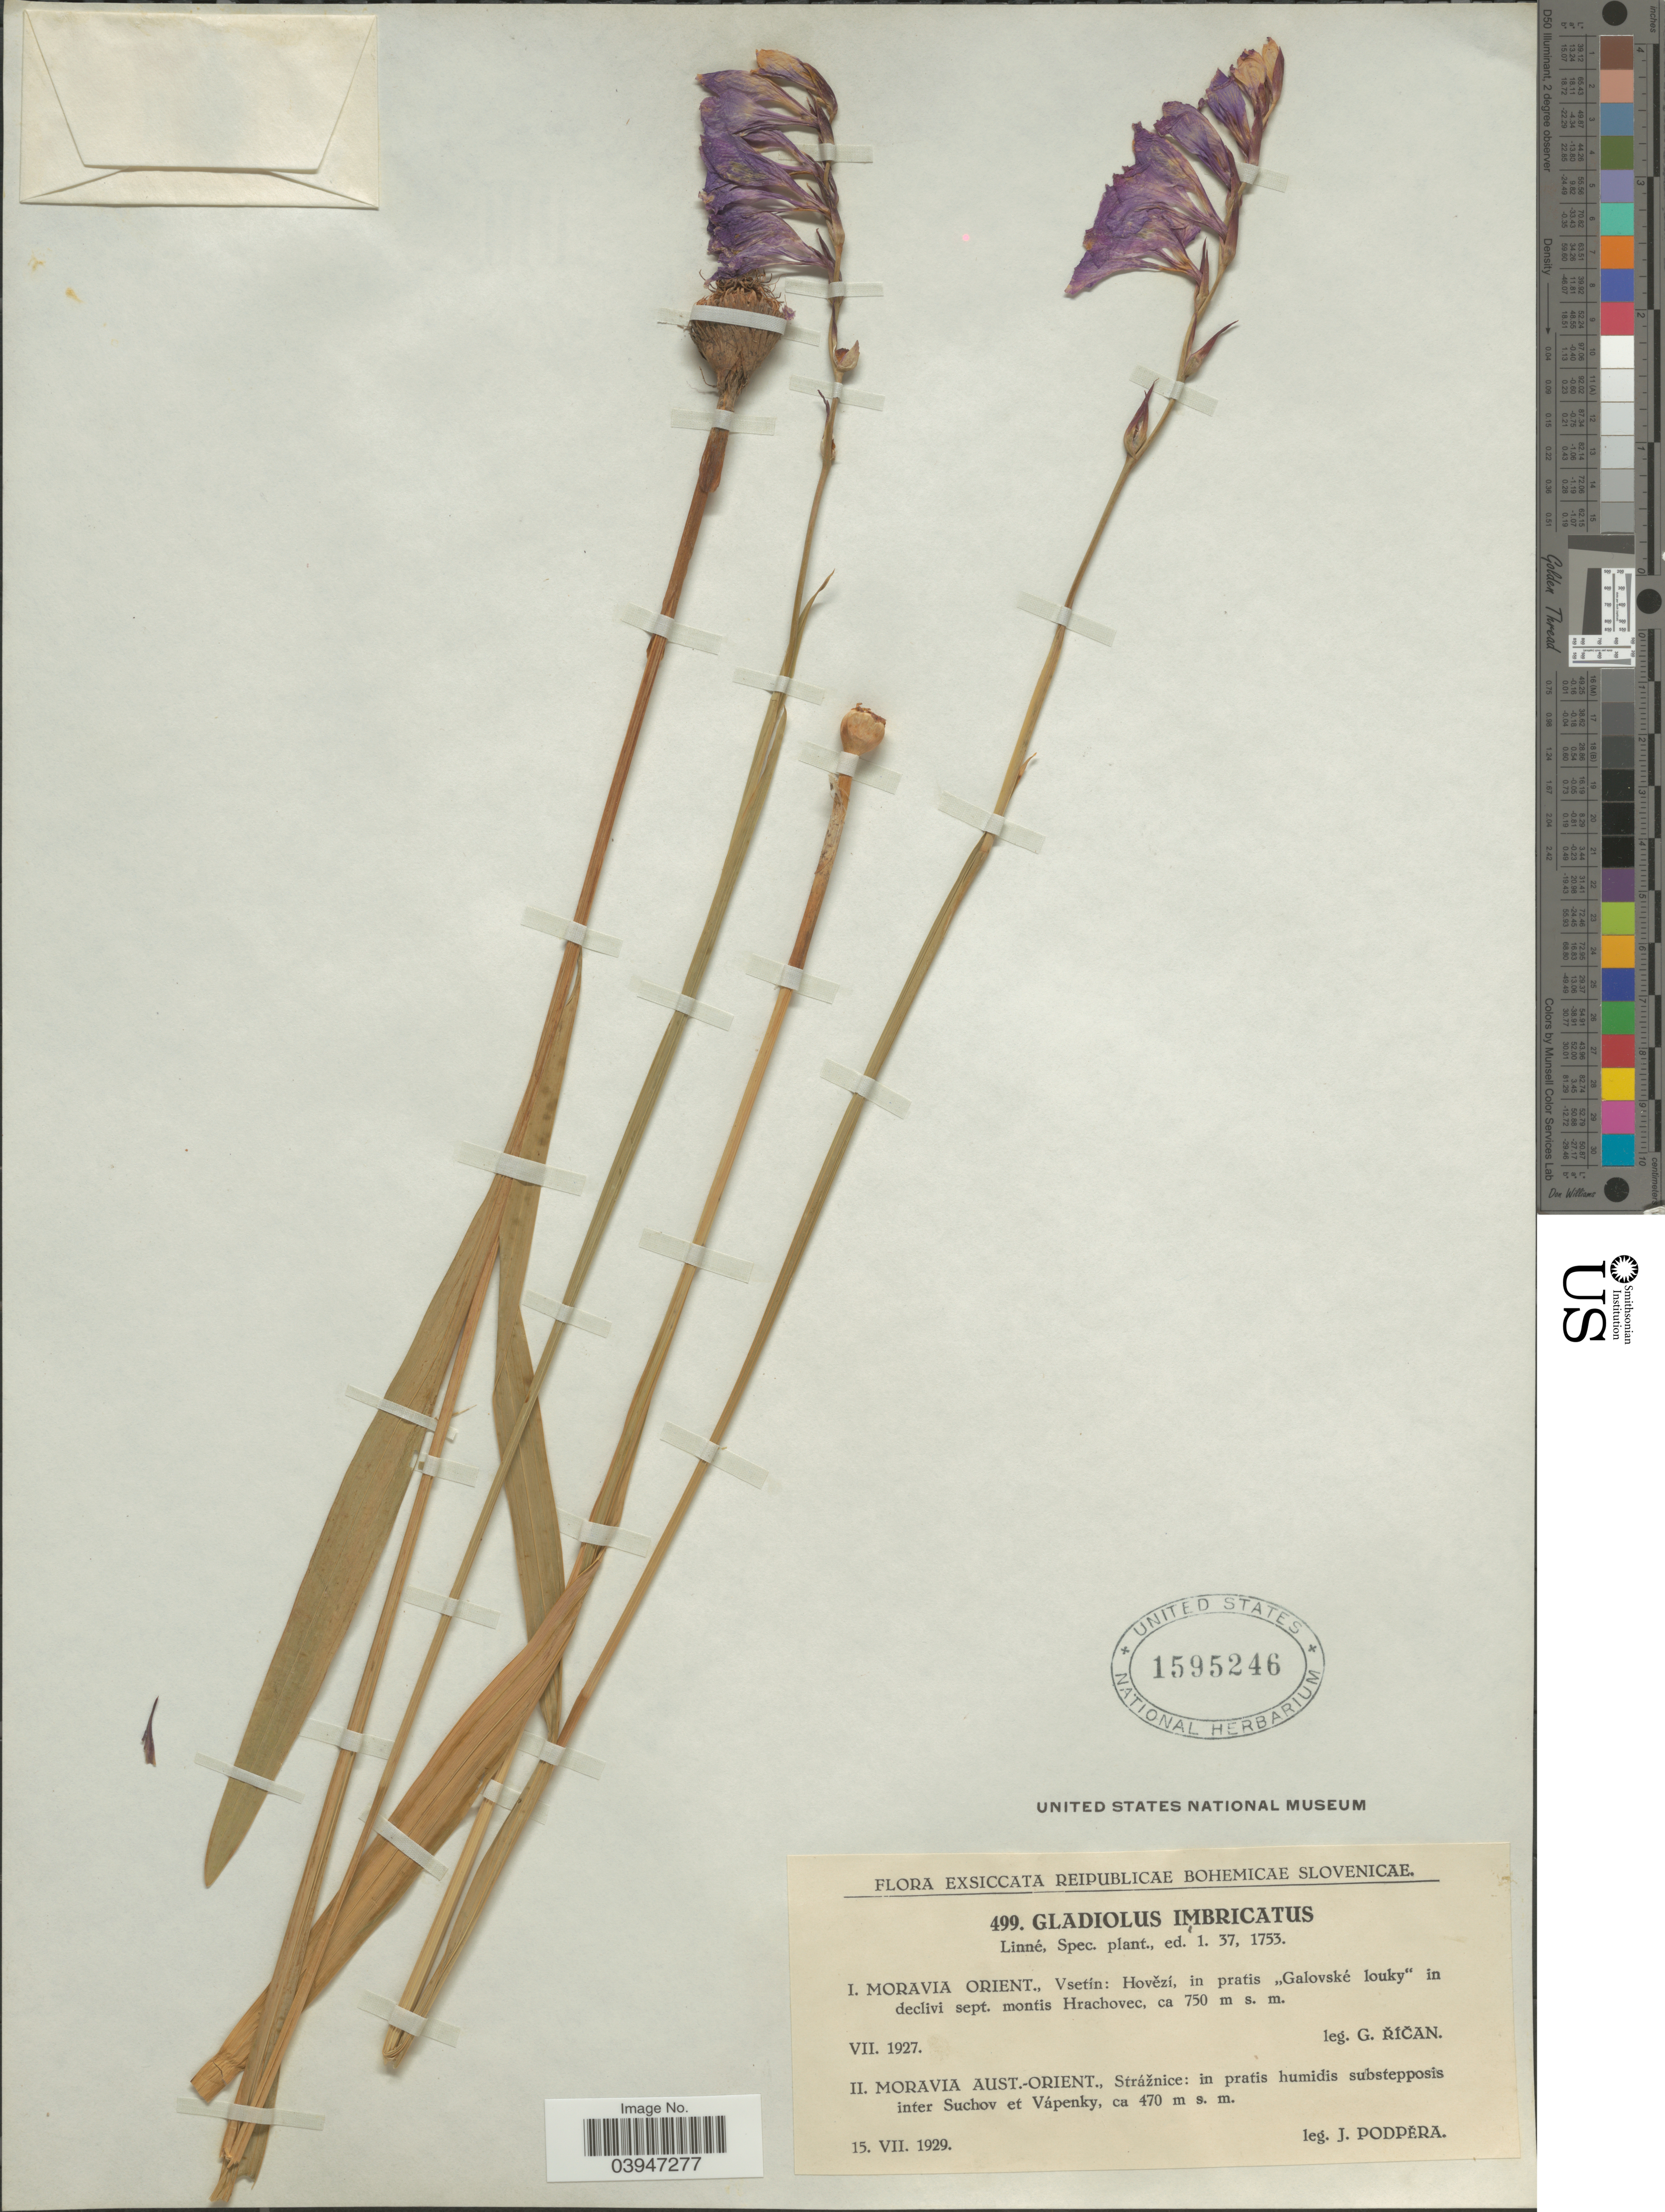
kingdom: Plantae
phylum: Tracheophyta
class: Liliopsida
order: Asparagales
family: Iridaceae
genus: Gladiolus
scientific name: Gladiolus imbricatus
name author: L.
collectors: G. Rican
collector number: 499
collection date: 1927-07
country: Czechia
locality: Reipublicae Bohemicae Slovenicae. Moravia Orient., Vsetín: Hovĕzi, in pratis "Galovské louky" in declivi sept, montis Hrachovec.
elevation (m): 750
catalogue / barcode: US 1595246